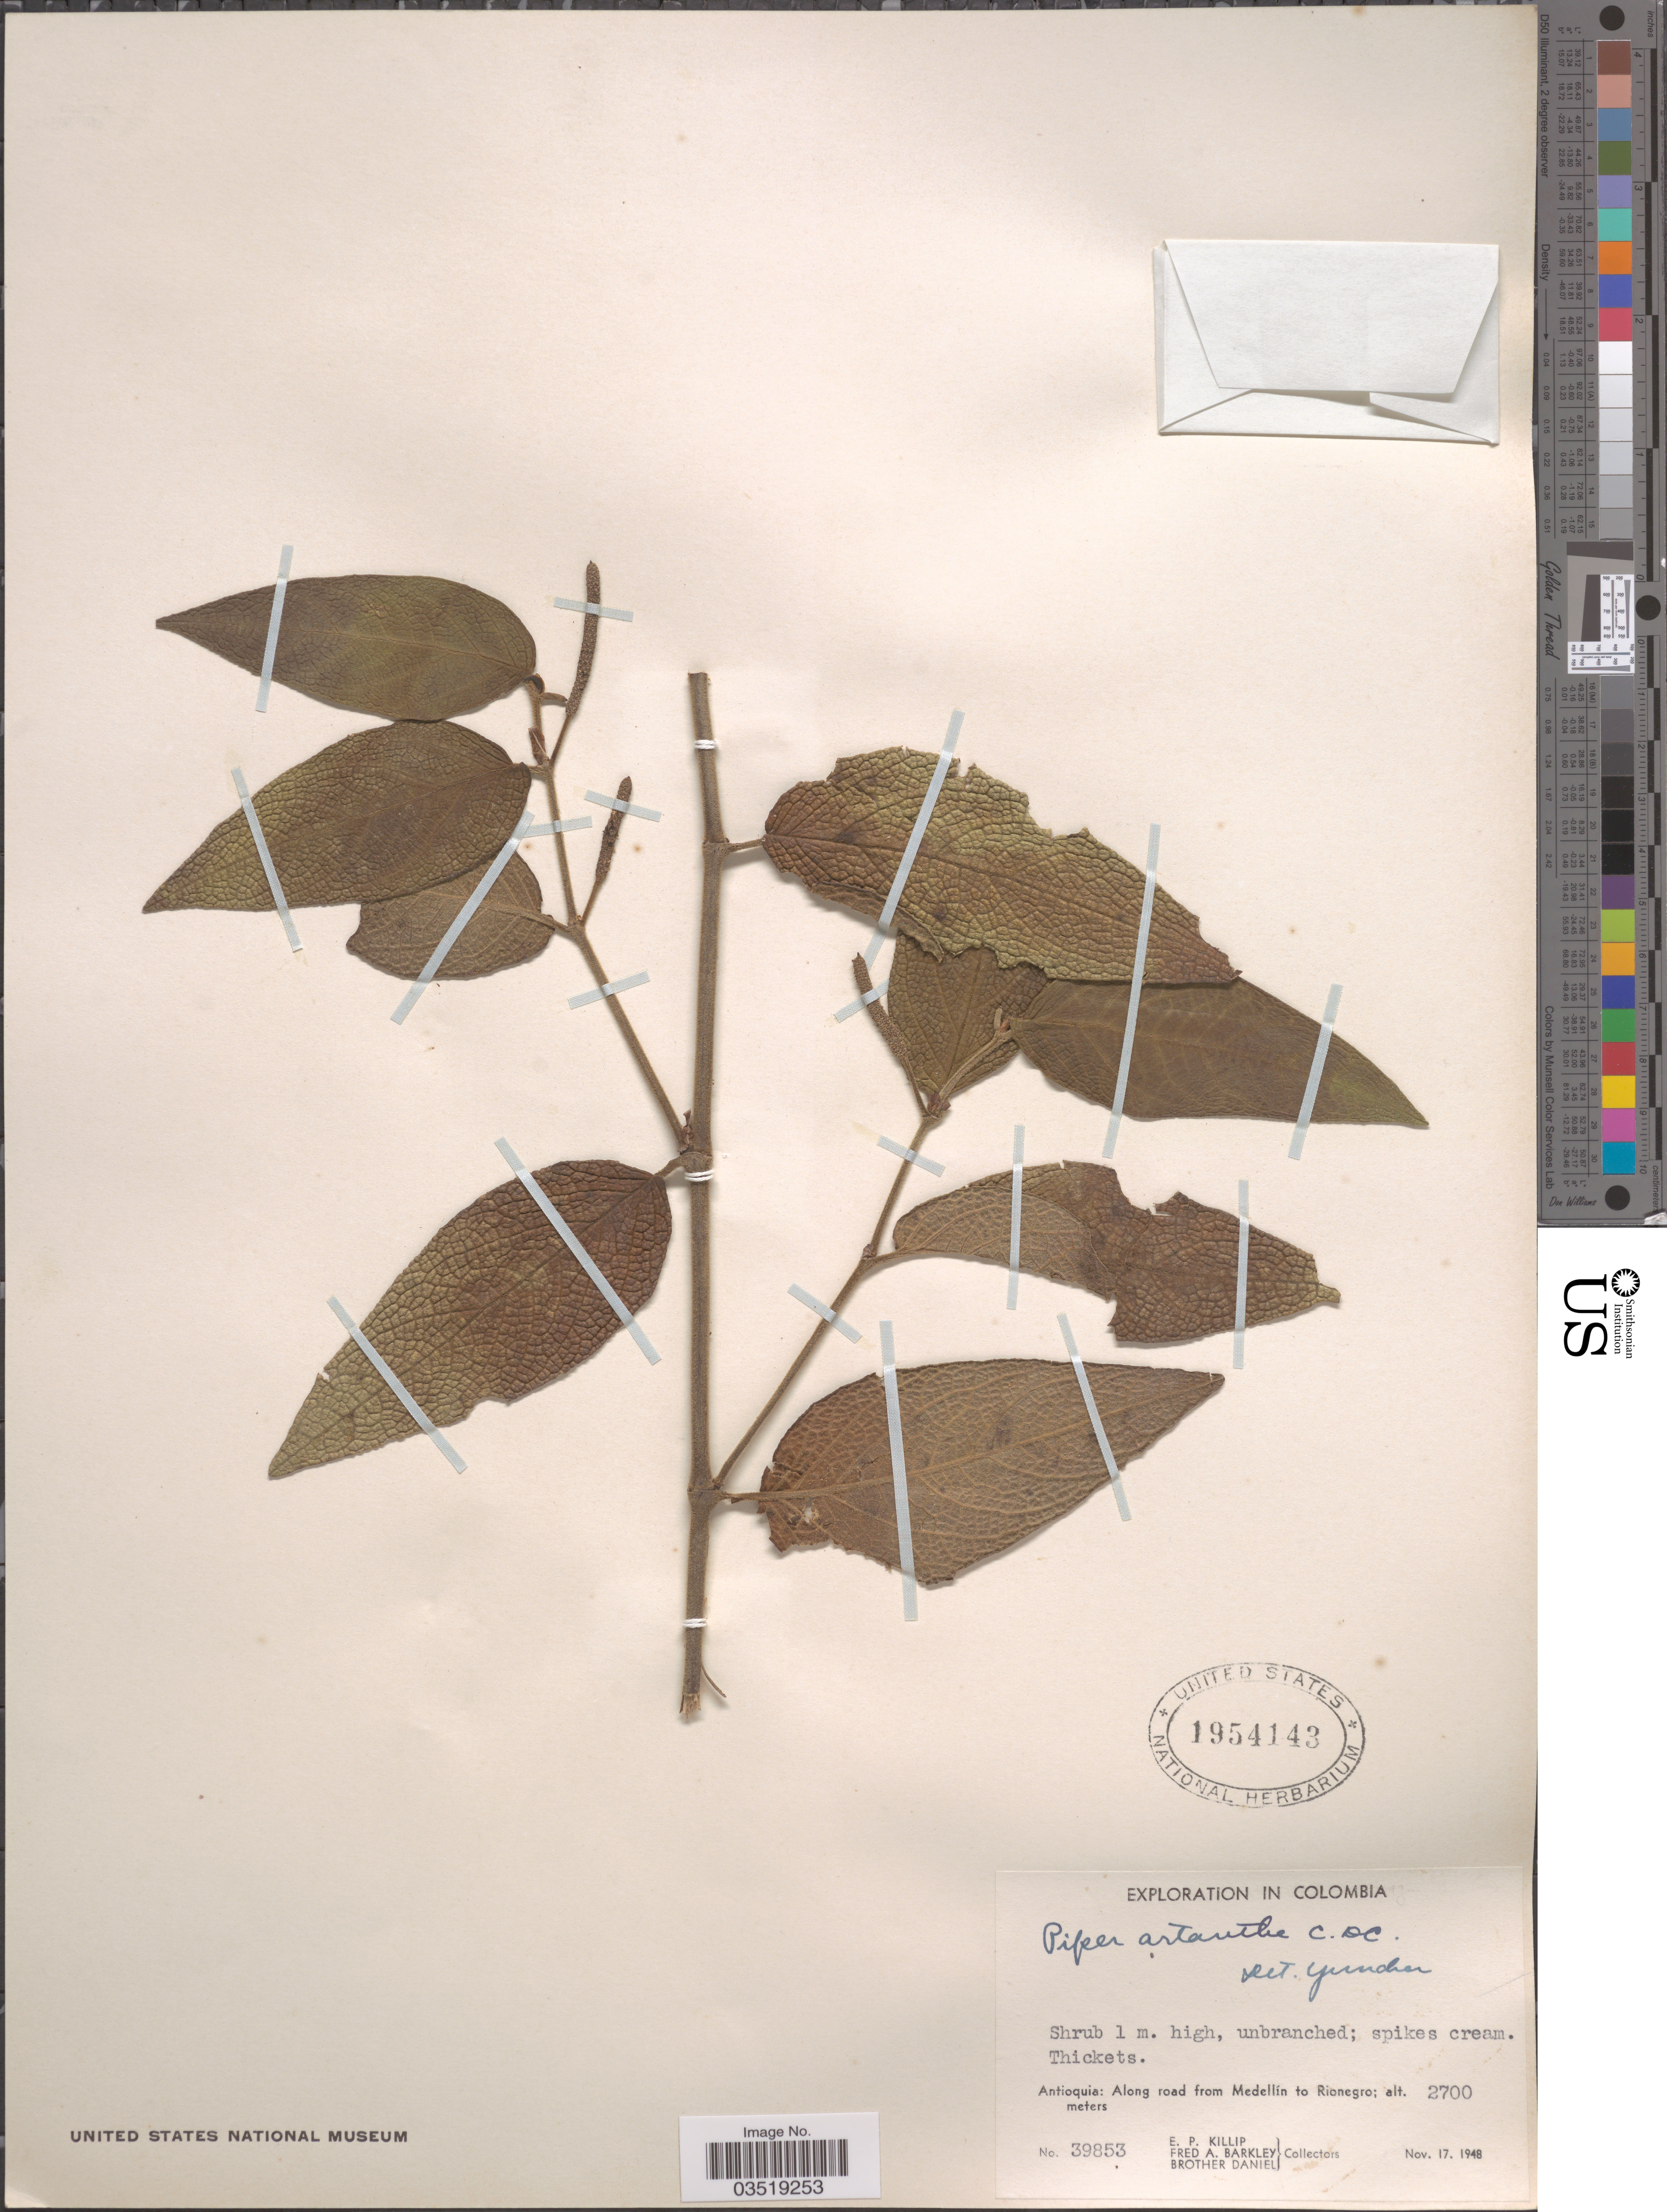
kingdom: Plantae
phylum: Tracheophyta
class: Magnoliopsida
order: Piperales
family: Piperaceae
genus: Piper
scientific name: Piper artanthe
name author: C. DC.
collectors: E. P. Killip, F. A. Barkley & Bro. Daniel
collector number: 39853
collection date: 1948-11-17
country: Colombia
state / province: Antioquia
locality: Along road from Medellín to Rionegro.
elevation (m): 2700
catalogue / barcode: US 1954143